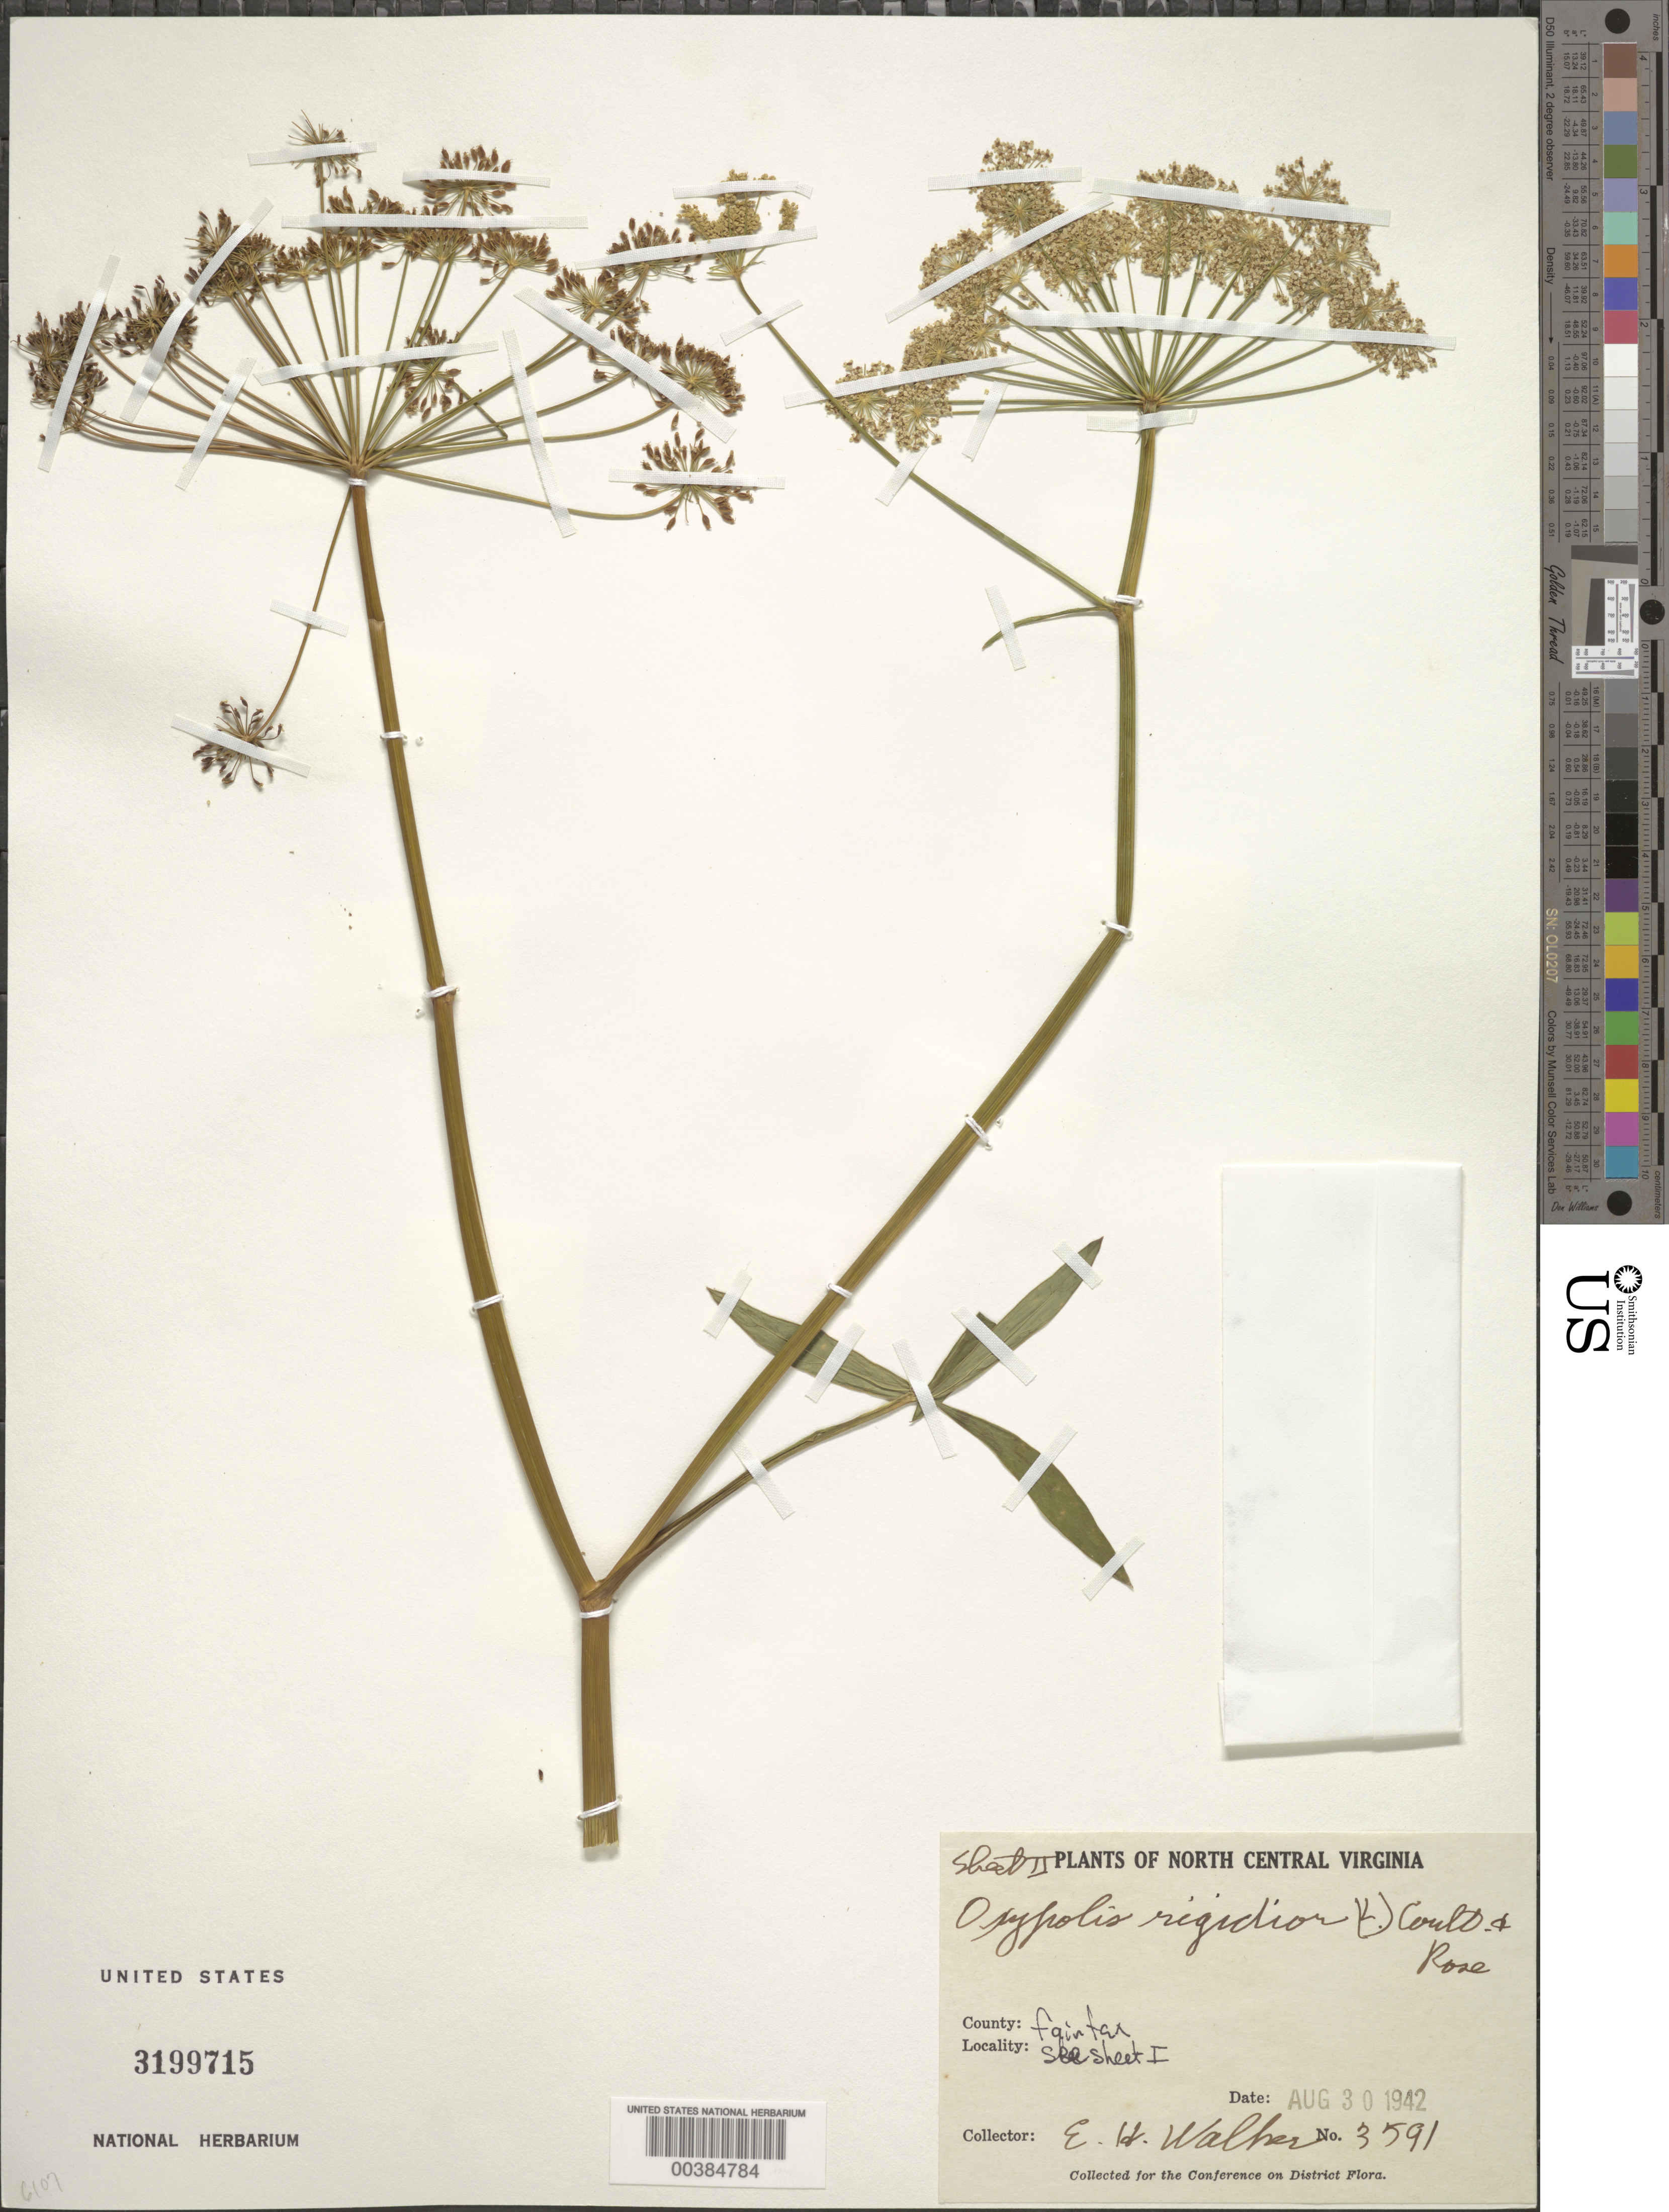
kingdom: Plantae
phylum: Tracheophyta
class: Magnoliopsida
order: Apiales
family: Apiaceae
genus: Oxypolis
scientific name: Oxypolis rigidior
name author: (L.) Raf.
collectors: E. H. Walker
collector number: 3591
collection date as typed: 30 Aug 1942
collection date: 1942-08-30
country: United States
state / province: Virginia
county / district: Fairfax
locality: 5.5 M from Fairfax Court House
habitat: In wet woods by branch of Cherry Run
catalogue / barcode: US 3199715